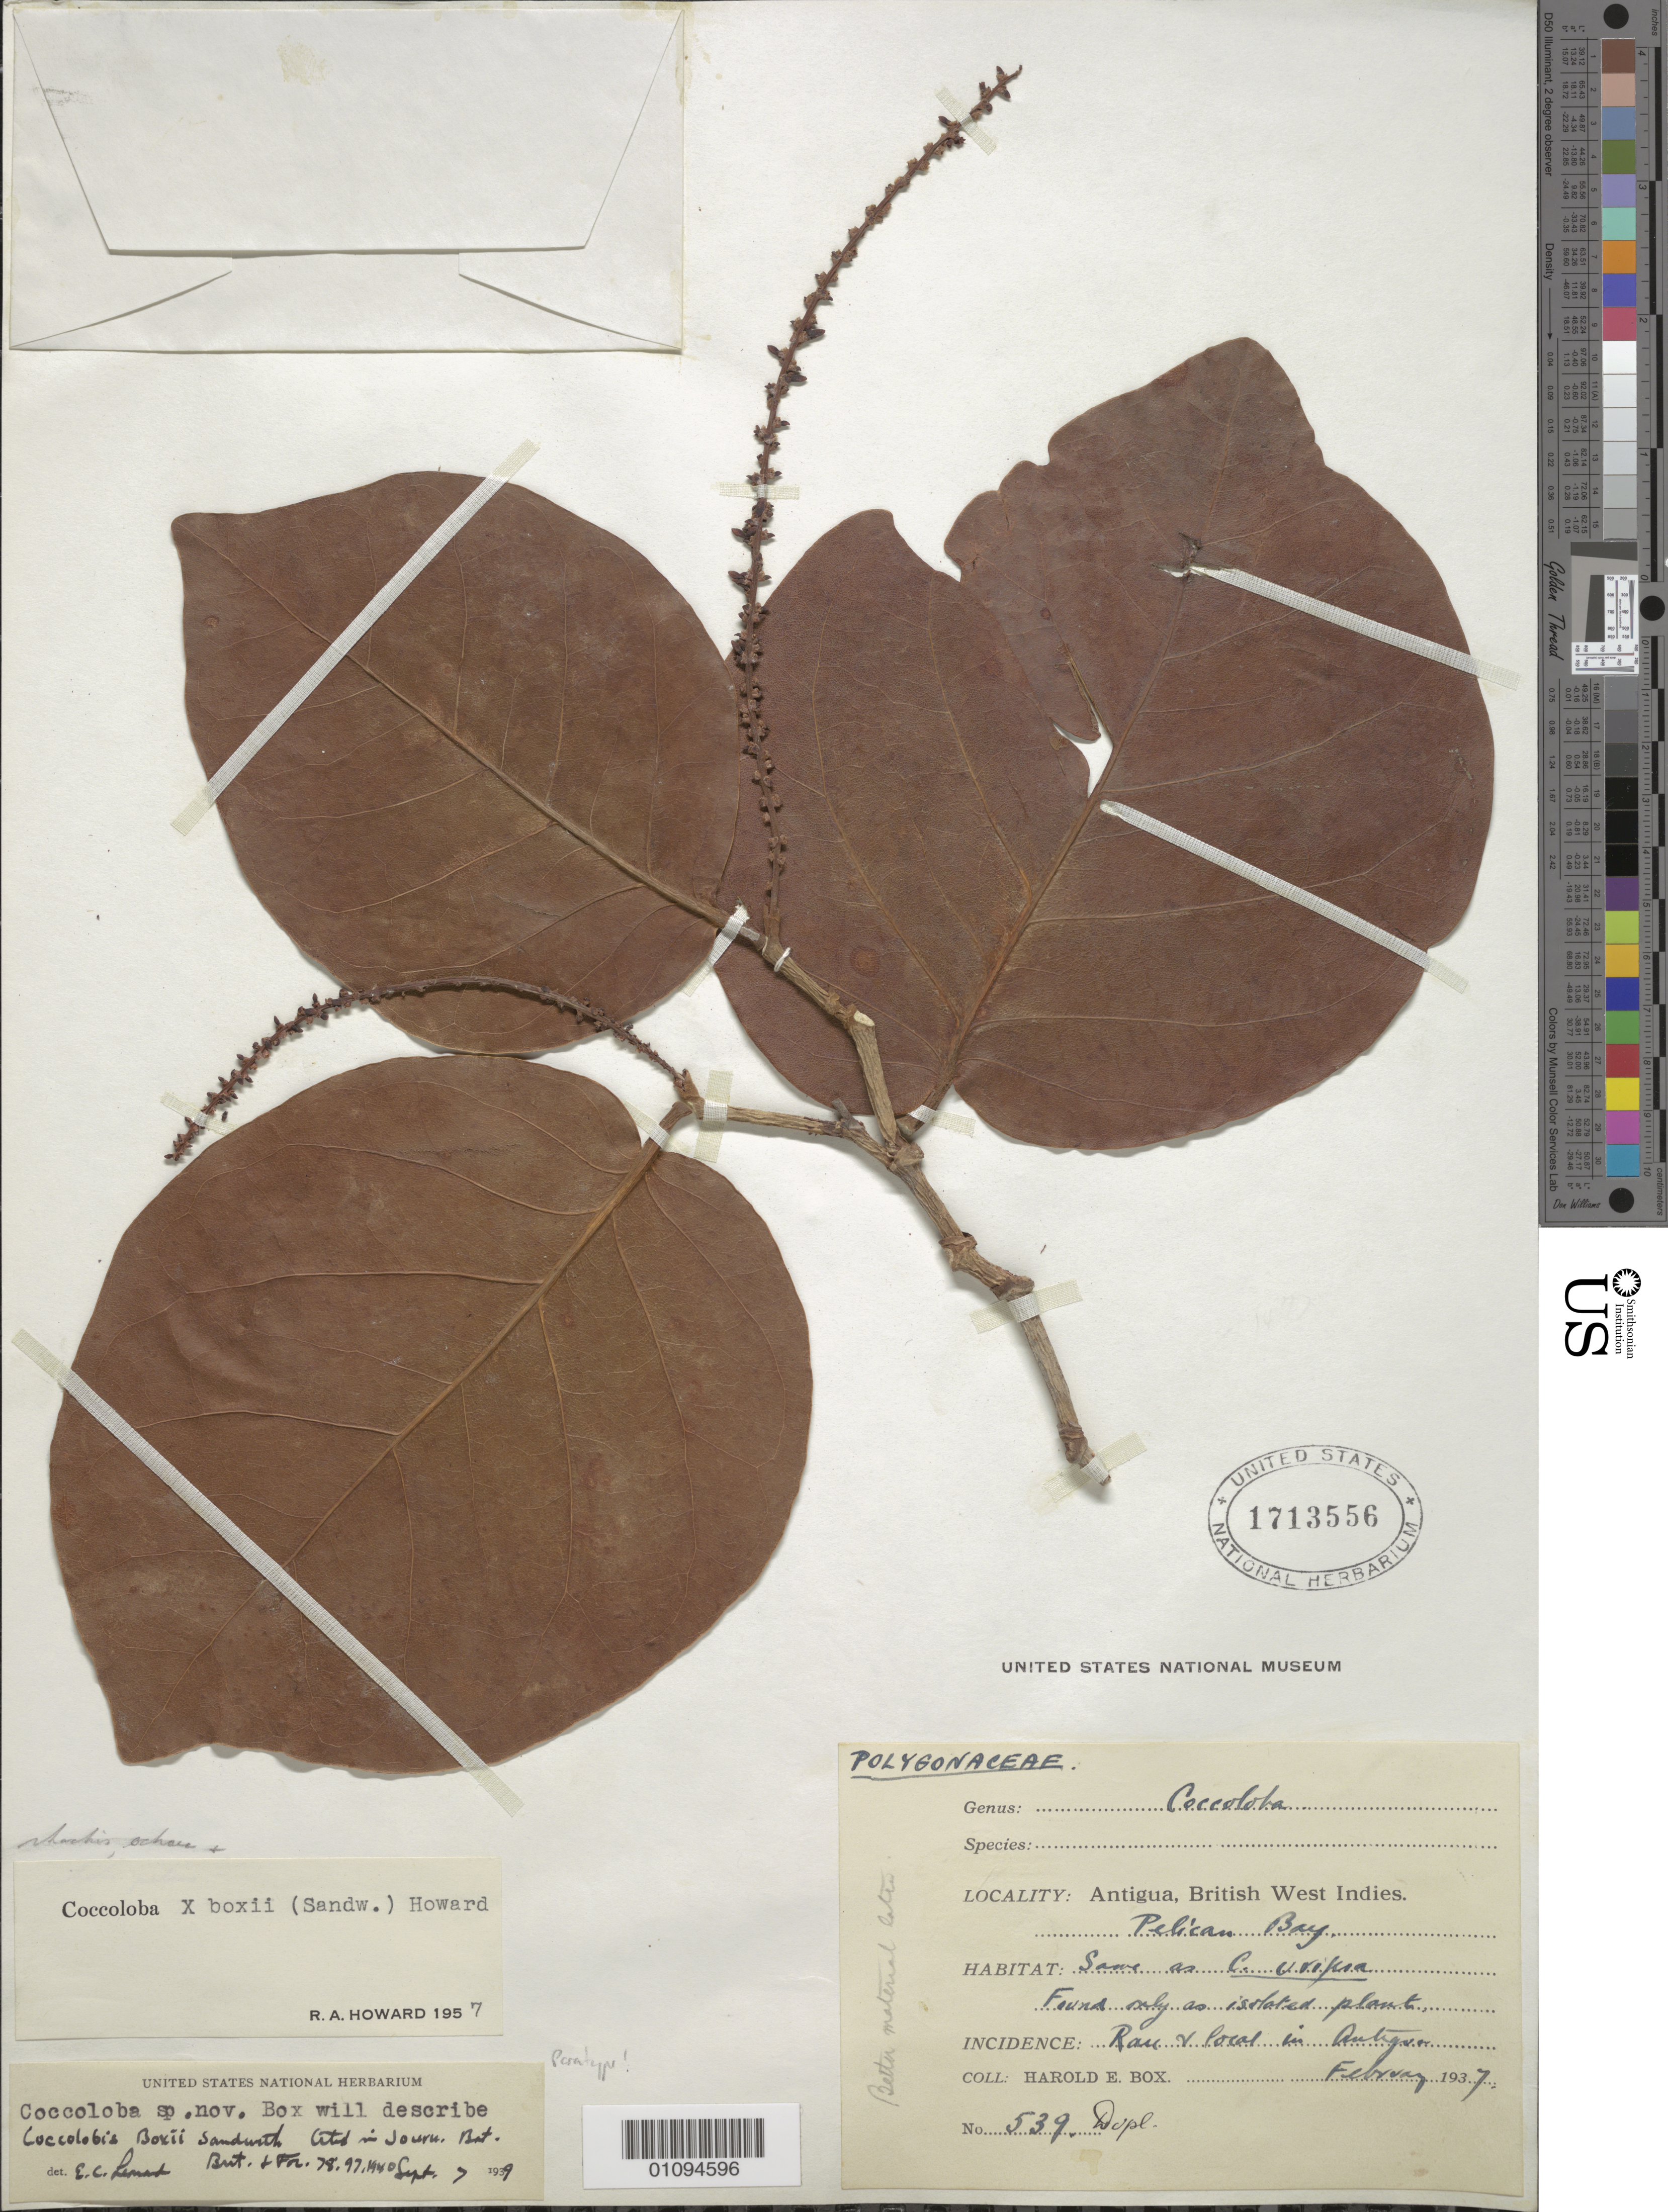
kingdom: Plantae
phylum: Tracheophyta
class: Magnoliopsida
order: Caryophyllales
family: Polygonaceae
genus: Coccoloba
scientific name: Coccoloba x boxii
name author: (Sandwith) R.A. Howard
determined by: Howard, R. A.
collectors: H. E. Box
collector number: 539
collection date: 1937-02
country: Antigua and Barbuda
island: Antigua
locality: Pelican Bay.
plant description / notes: Paratype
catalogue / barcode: US 1713556